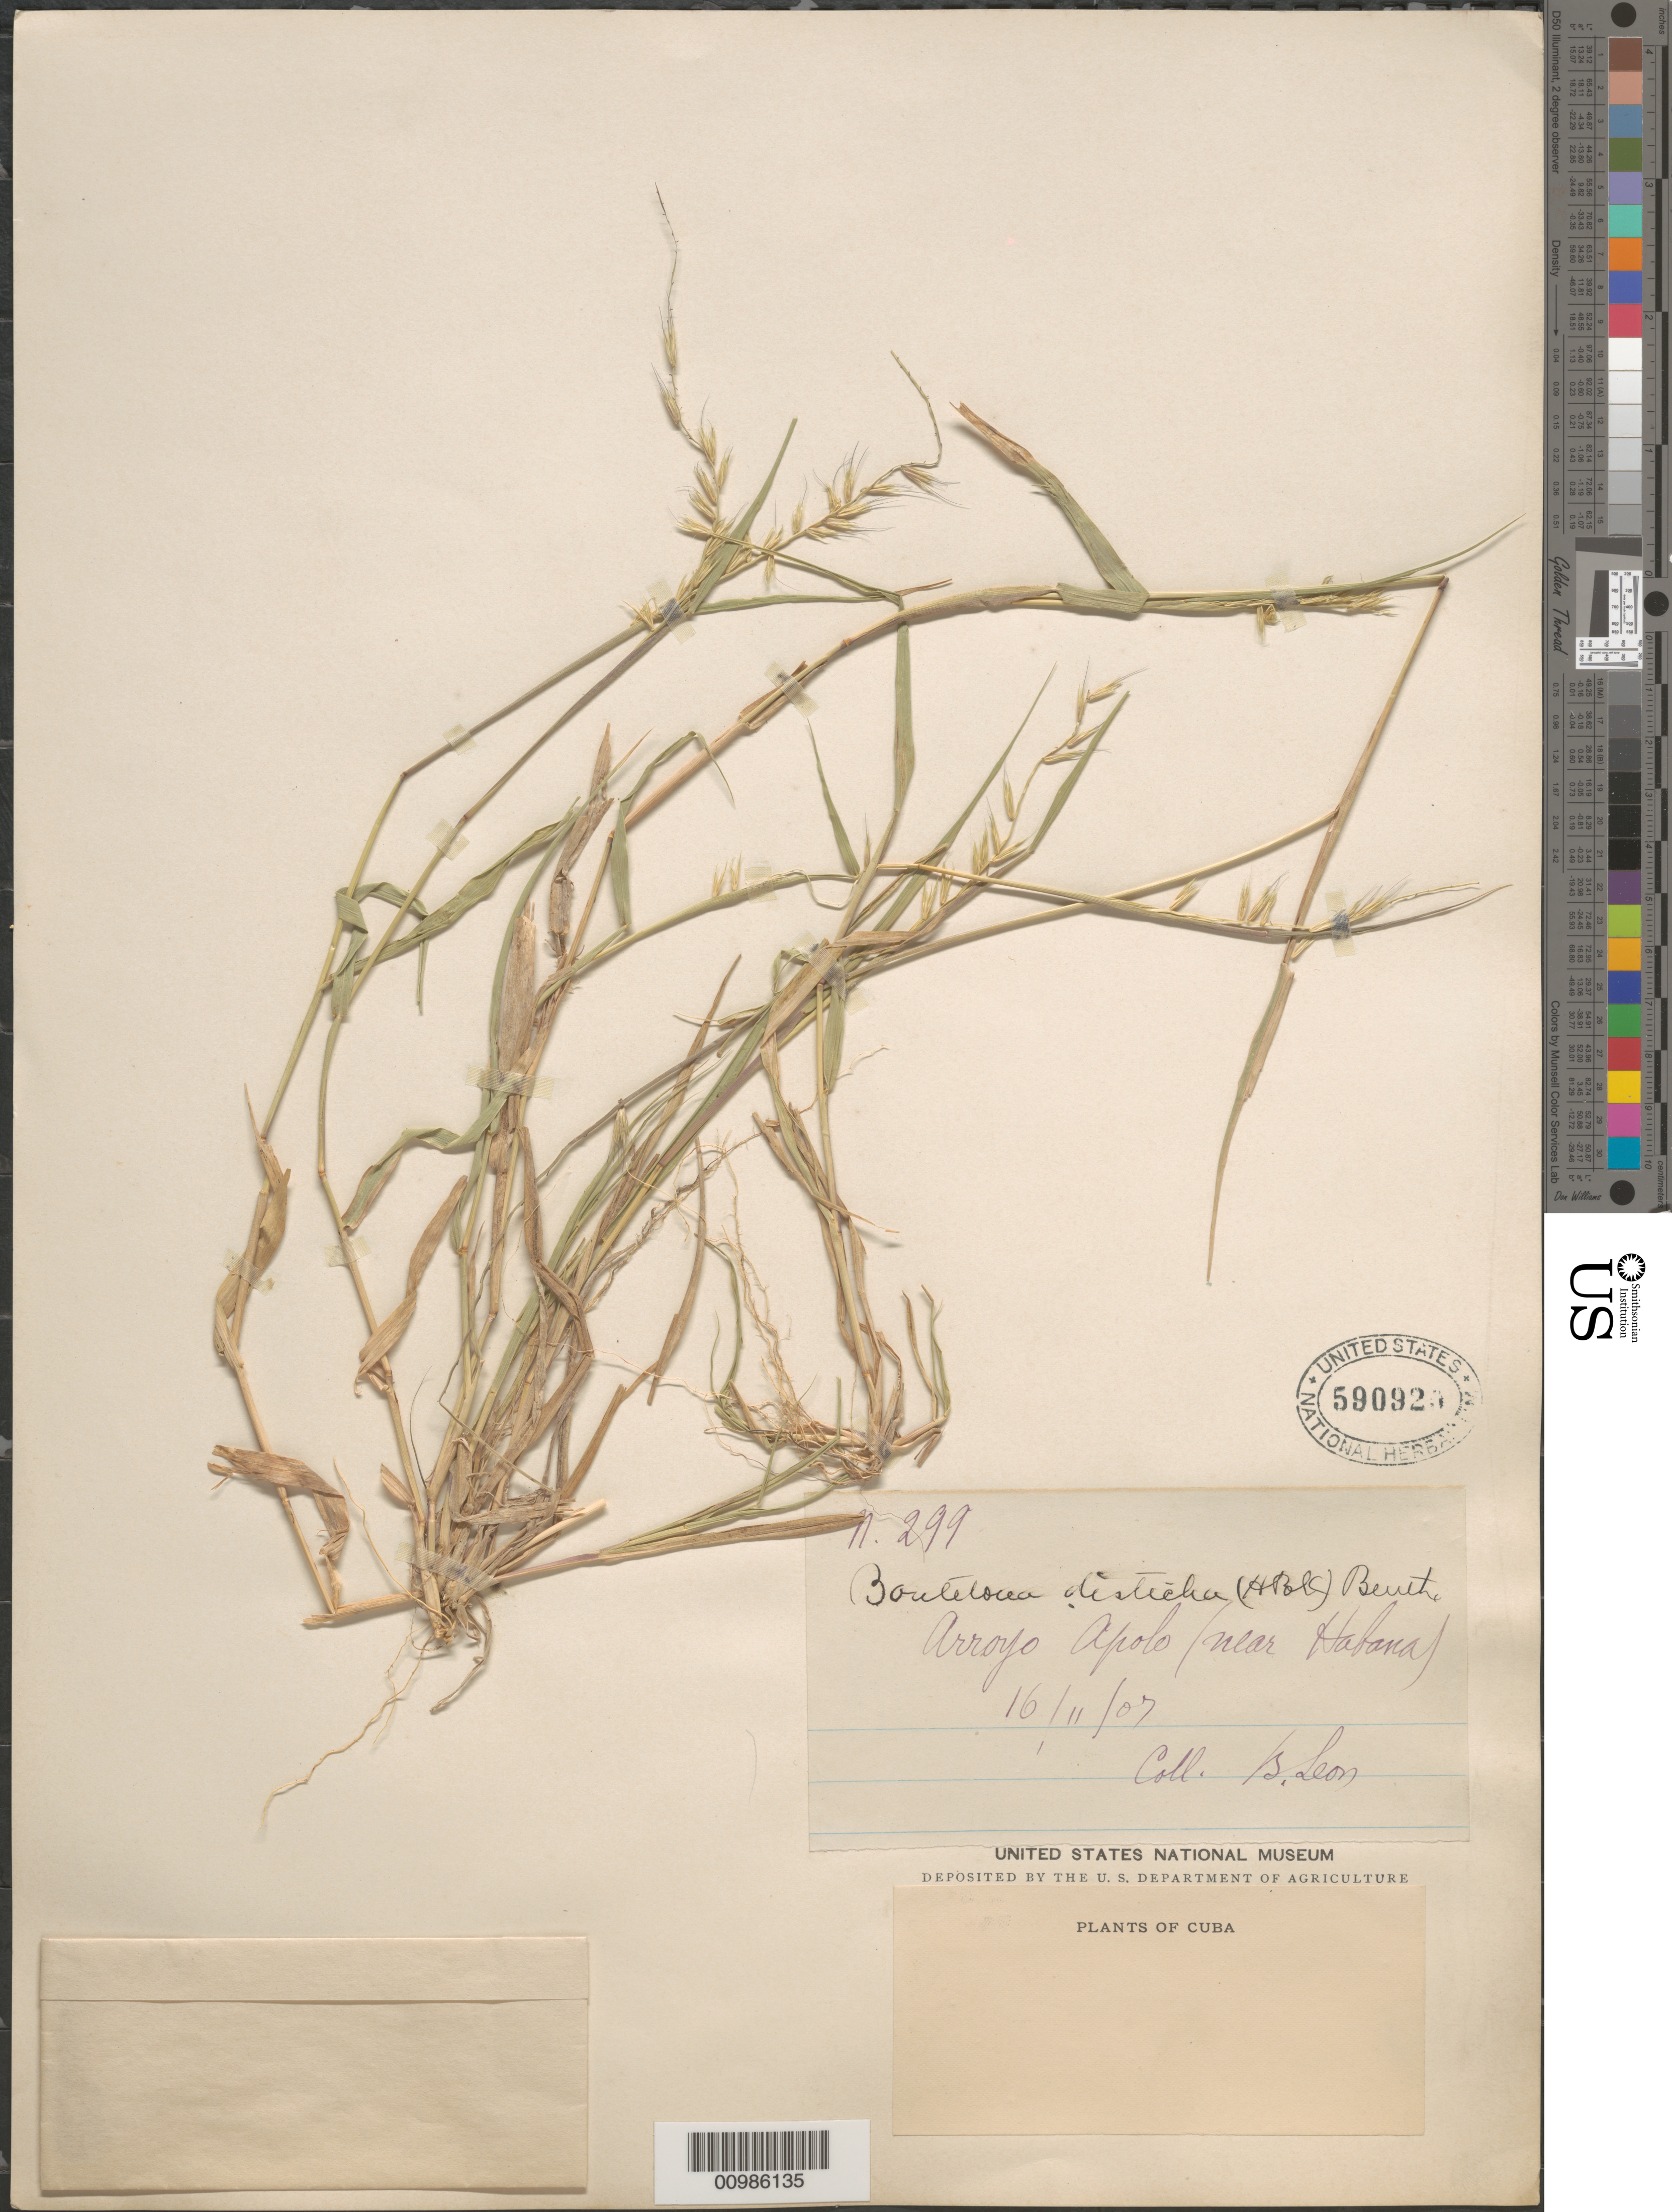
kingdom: Plantae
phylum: Tracheophyta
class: Liliopsida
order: Poales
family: Poaceae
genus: Bouteloua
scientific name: Bouteloua disticha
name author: (Kunth) Benth.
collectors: Bro. León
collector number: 299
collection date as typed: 16 Nov 1907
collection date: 1907-11-16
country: Cuba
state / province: La Habana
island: Cuba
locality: Arroyo Apolo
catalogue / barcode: US 590920